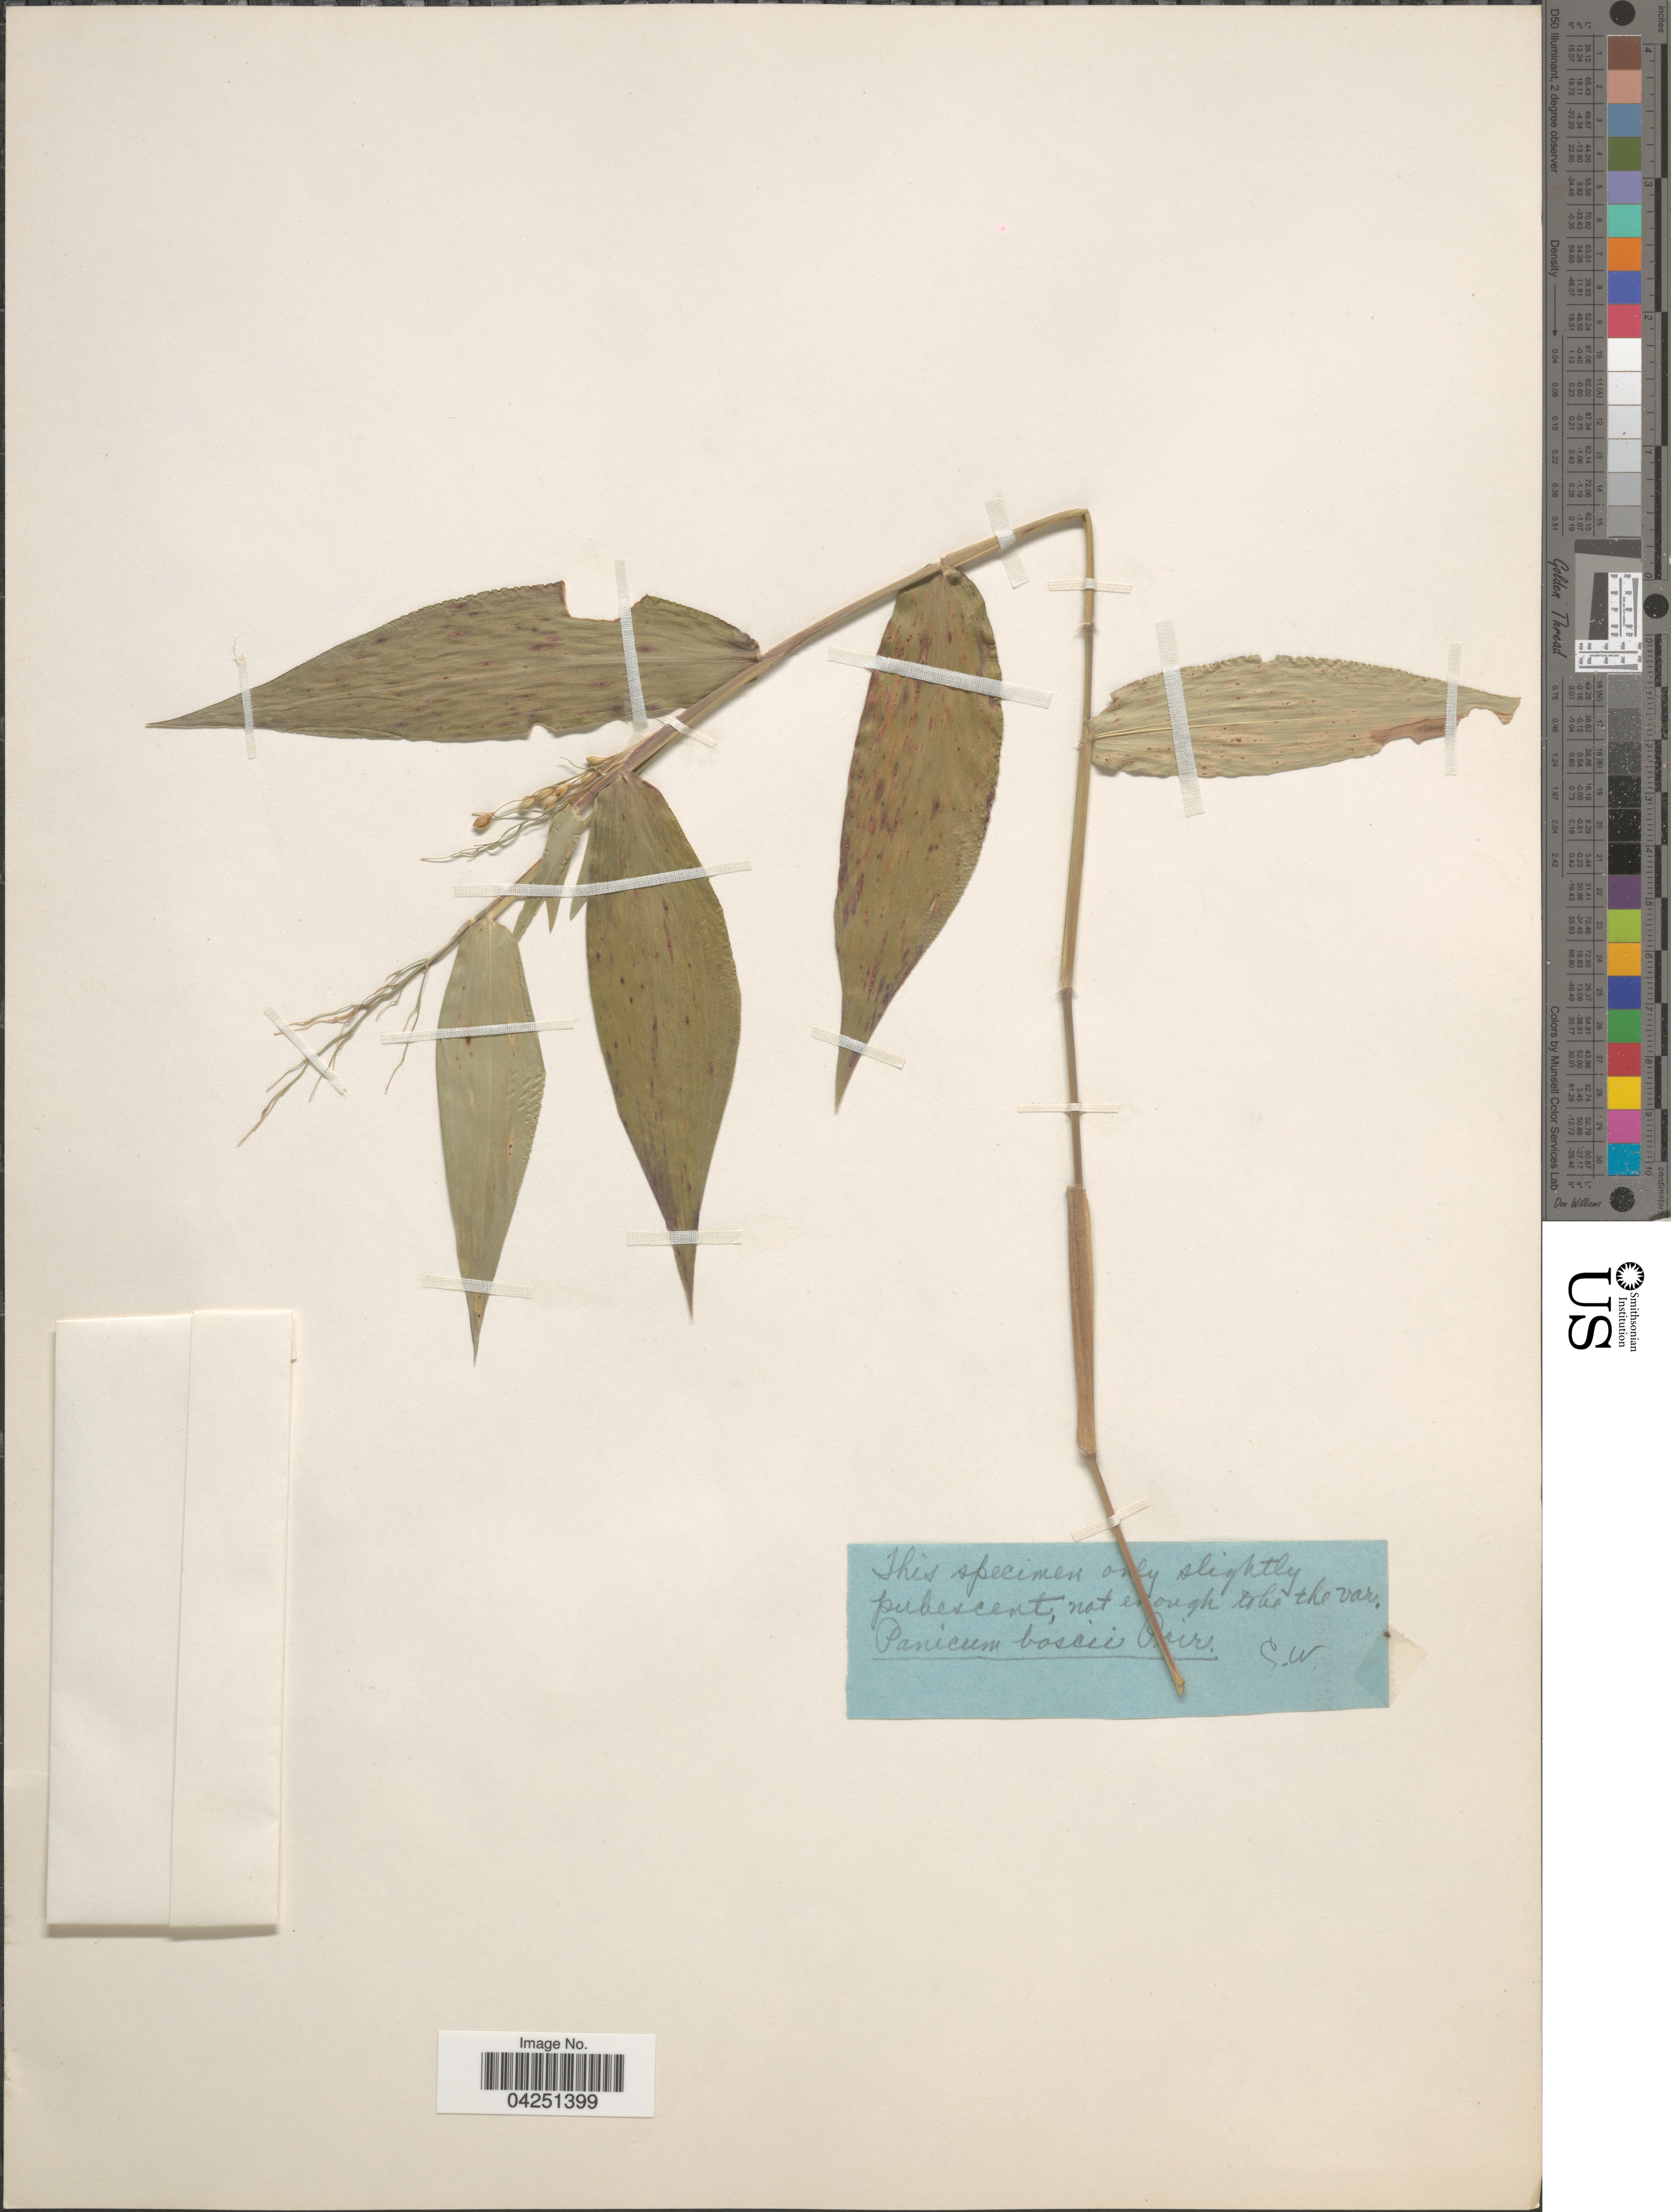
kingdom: Plantae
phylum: Tracheophyta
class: Liliopsida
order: Poales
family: Poaceae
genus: Dichanthelium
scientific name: Dichanthelium acuminatum var. acuminatum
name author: (Sw.) Gould & C.A. Clark